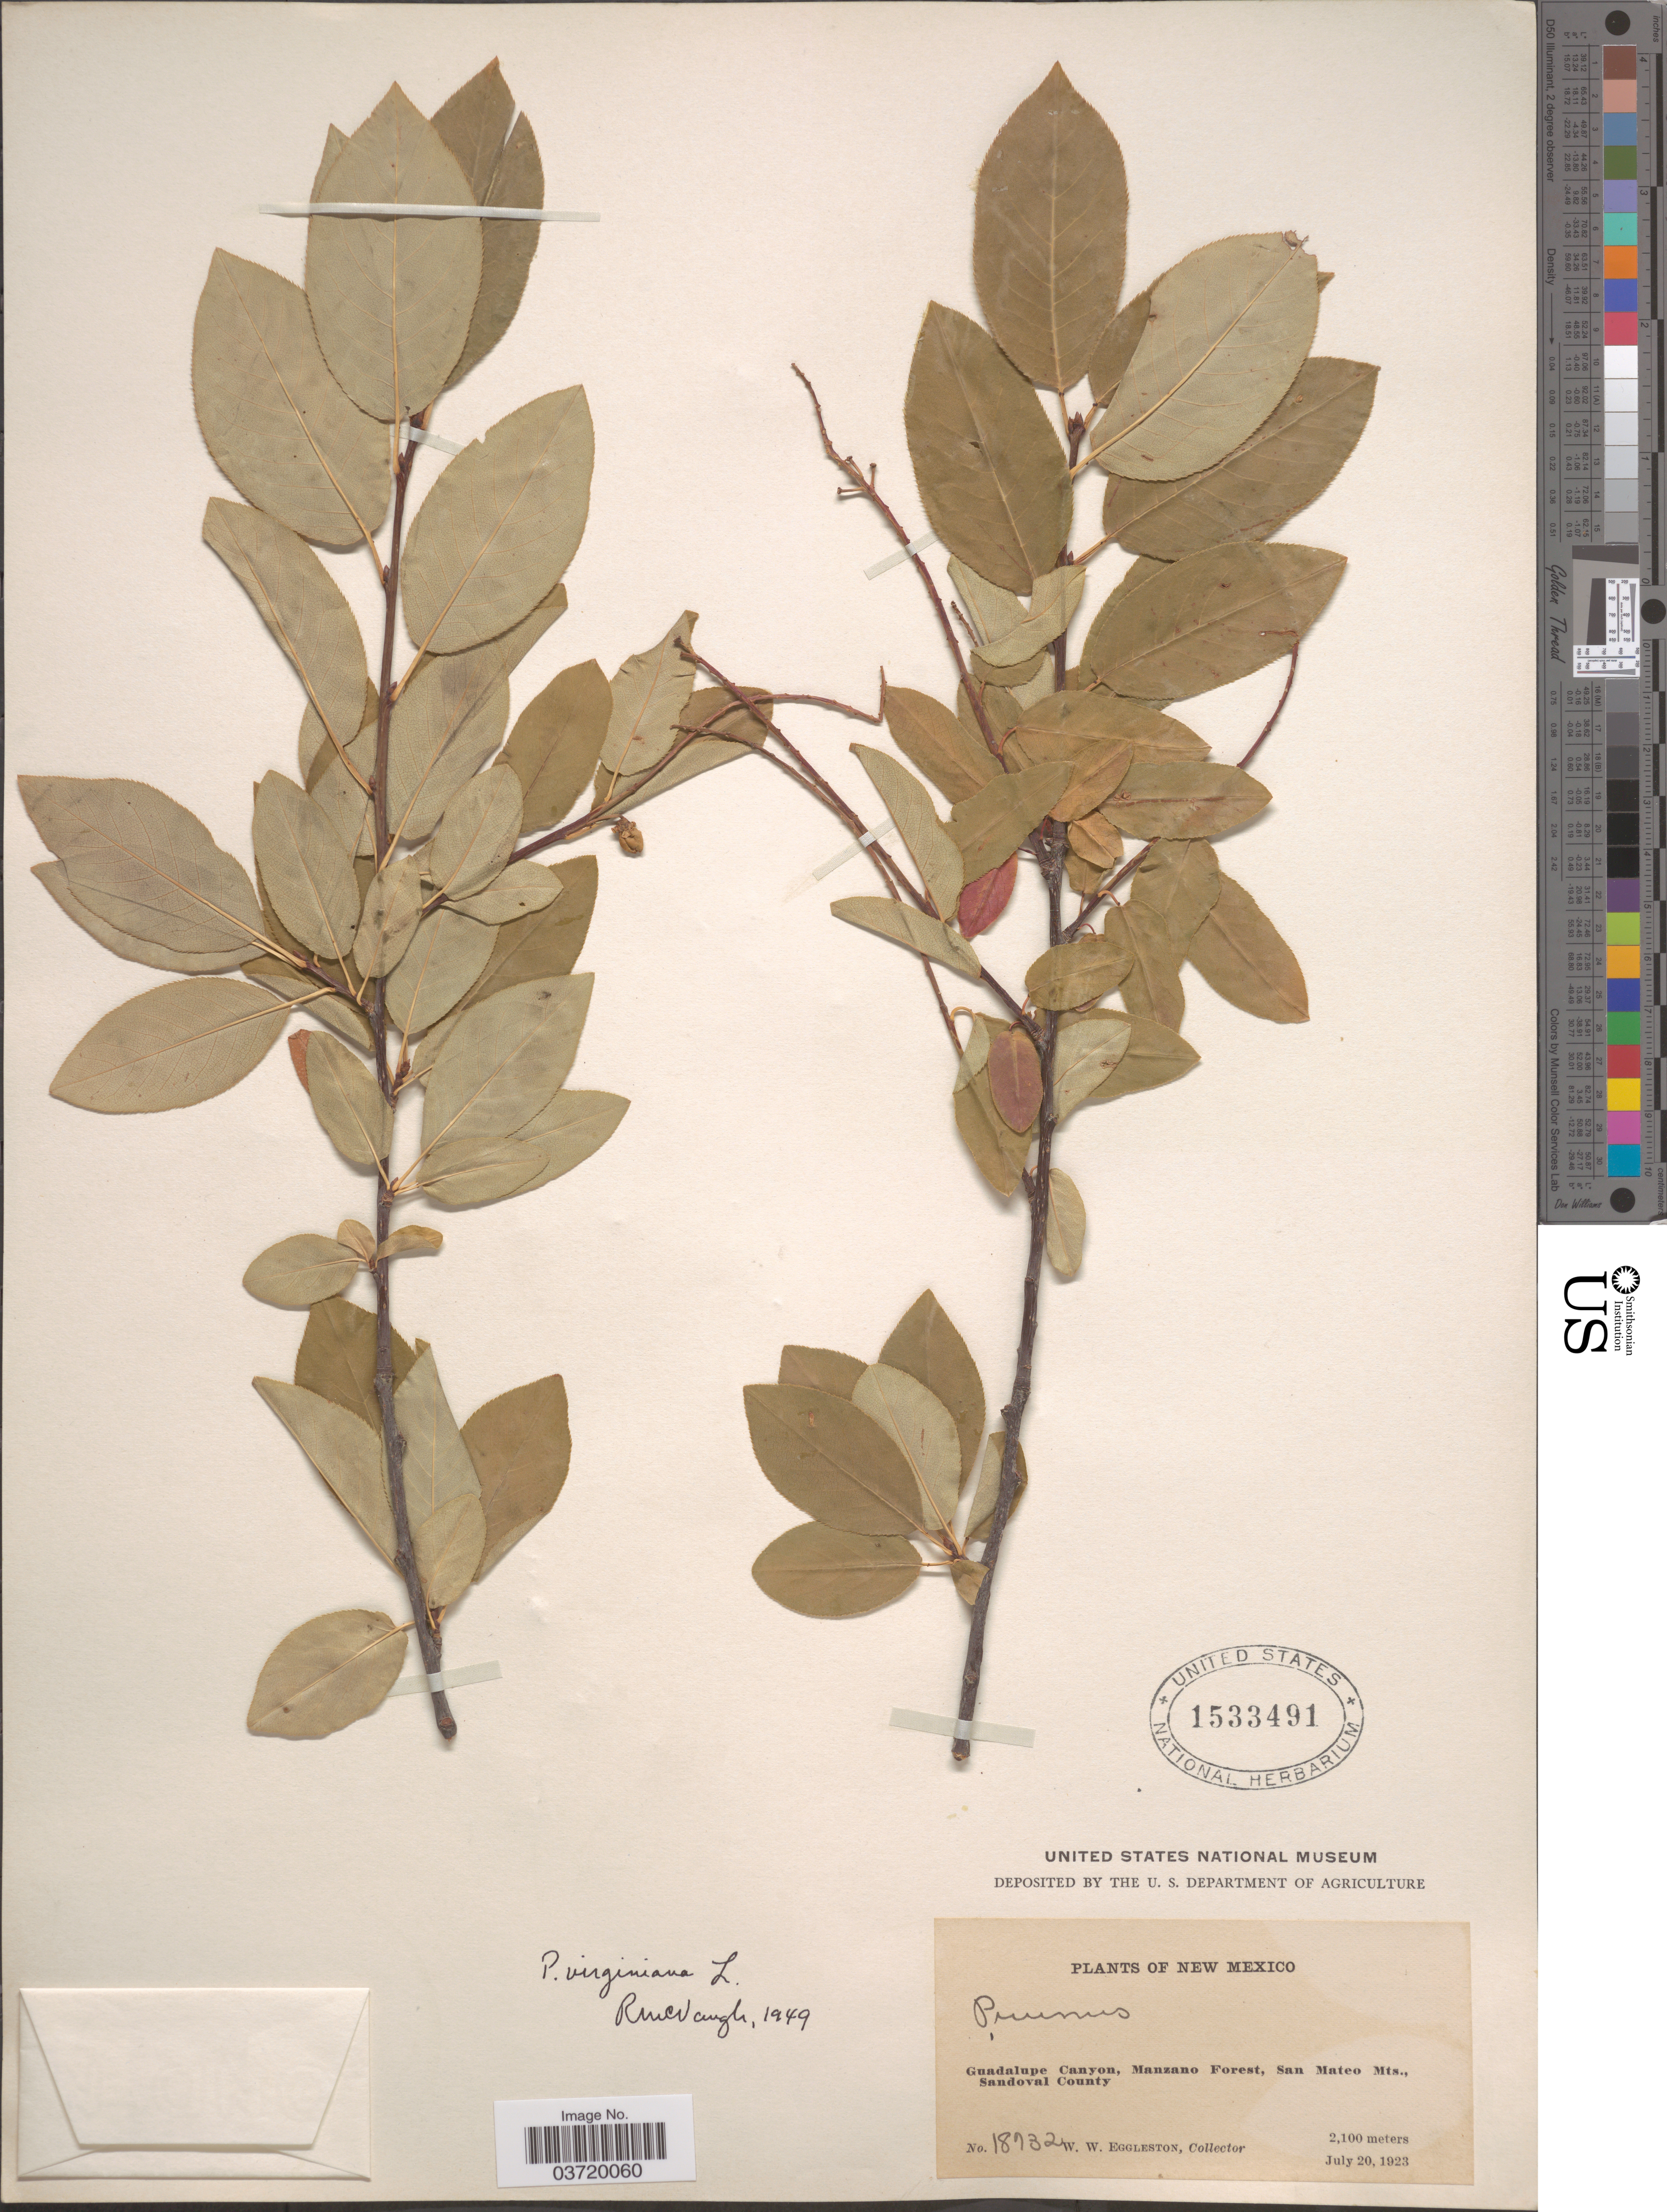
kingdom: Plantae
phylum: Tracheophyta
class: Magnoliopsida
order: Rosales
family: Rosaceae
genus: Prunus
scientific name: Prunus virginiana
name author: L.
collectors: W. W. Eggleston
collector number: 18732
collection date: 1923-07-20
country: United States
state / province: New Mexico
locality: Guadalupe Canyon, Manzano Forest, San Mateo Mts., Sandoval County.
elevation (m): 2100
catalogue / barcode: US 1533491